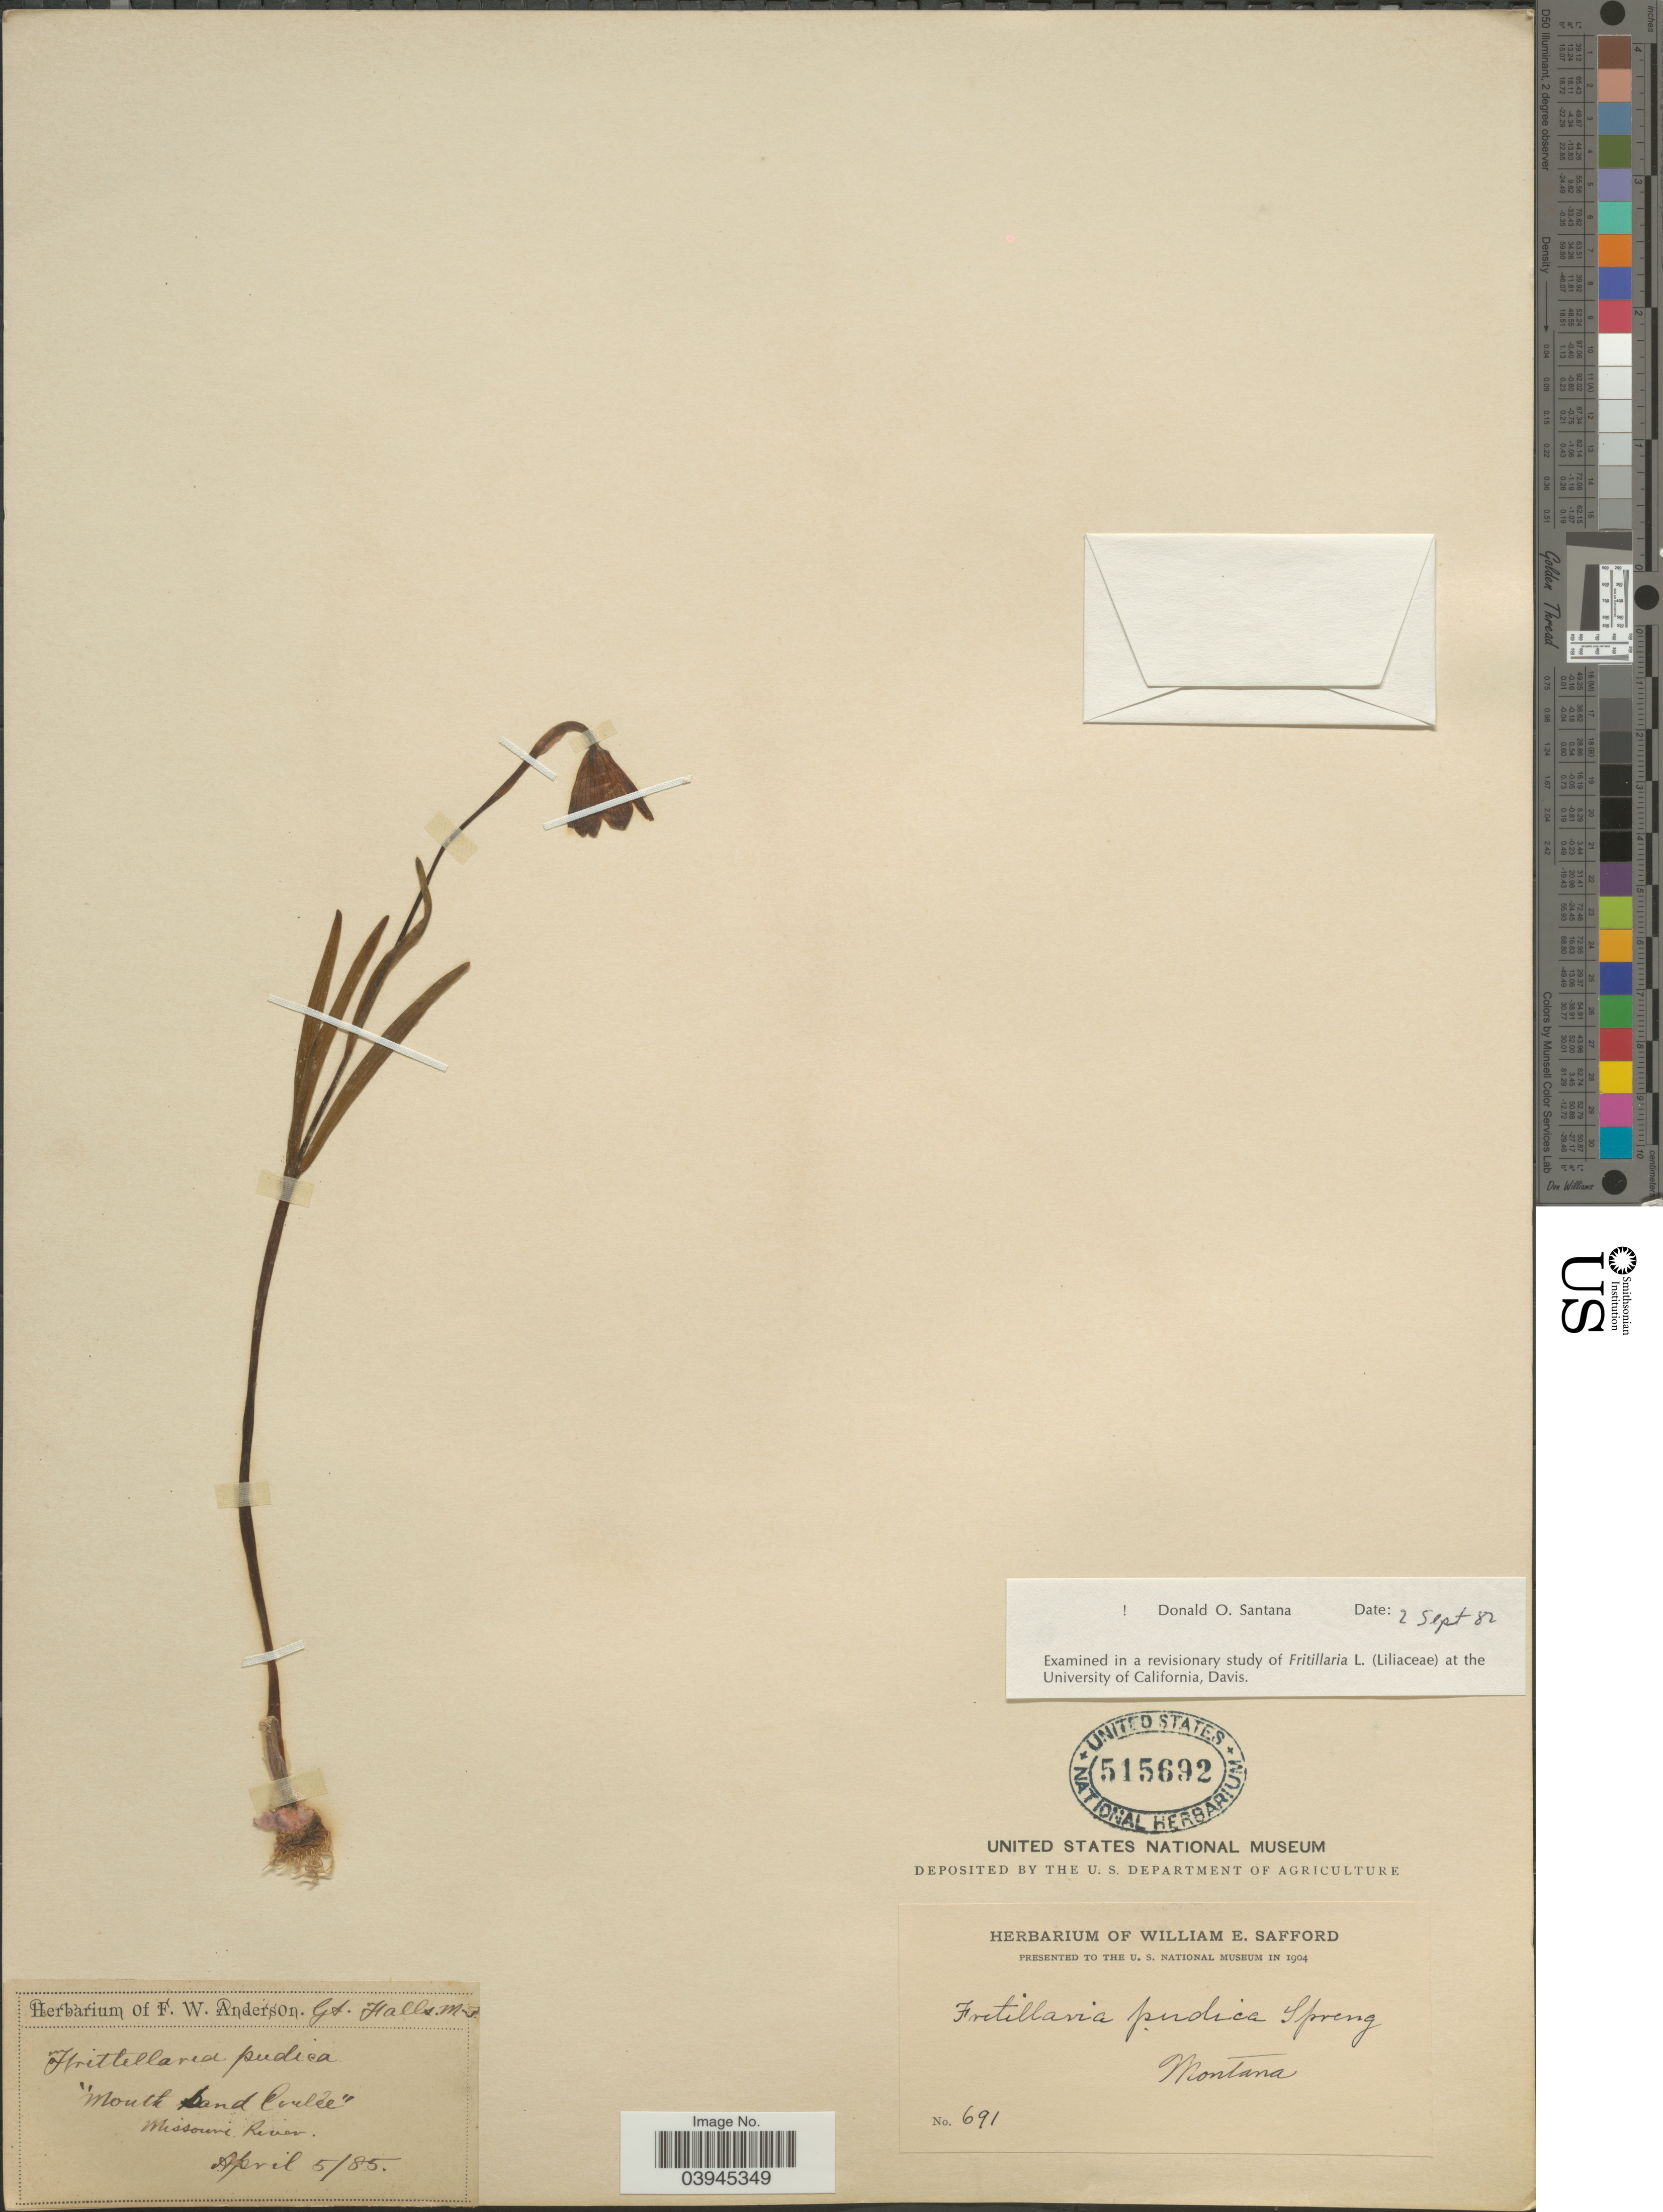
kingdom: Plantae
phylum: Tracheophyta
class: Liliopsida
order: Liliales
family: Liliaceae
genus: Fritillaria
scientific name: Fritillaria pudica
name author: (Pursh) Spreng.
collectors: ex herb. F.W. Anderson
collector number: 691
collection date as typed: Transcribed d/m/y: 5/4/85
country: United States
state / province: Montana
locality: Mouth Sand Coulee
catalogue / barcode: US 515692